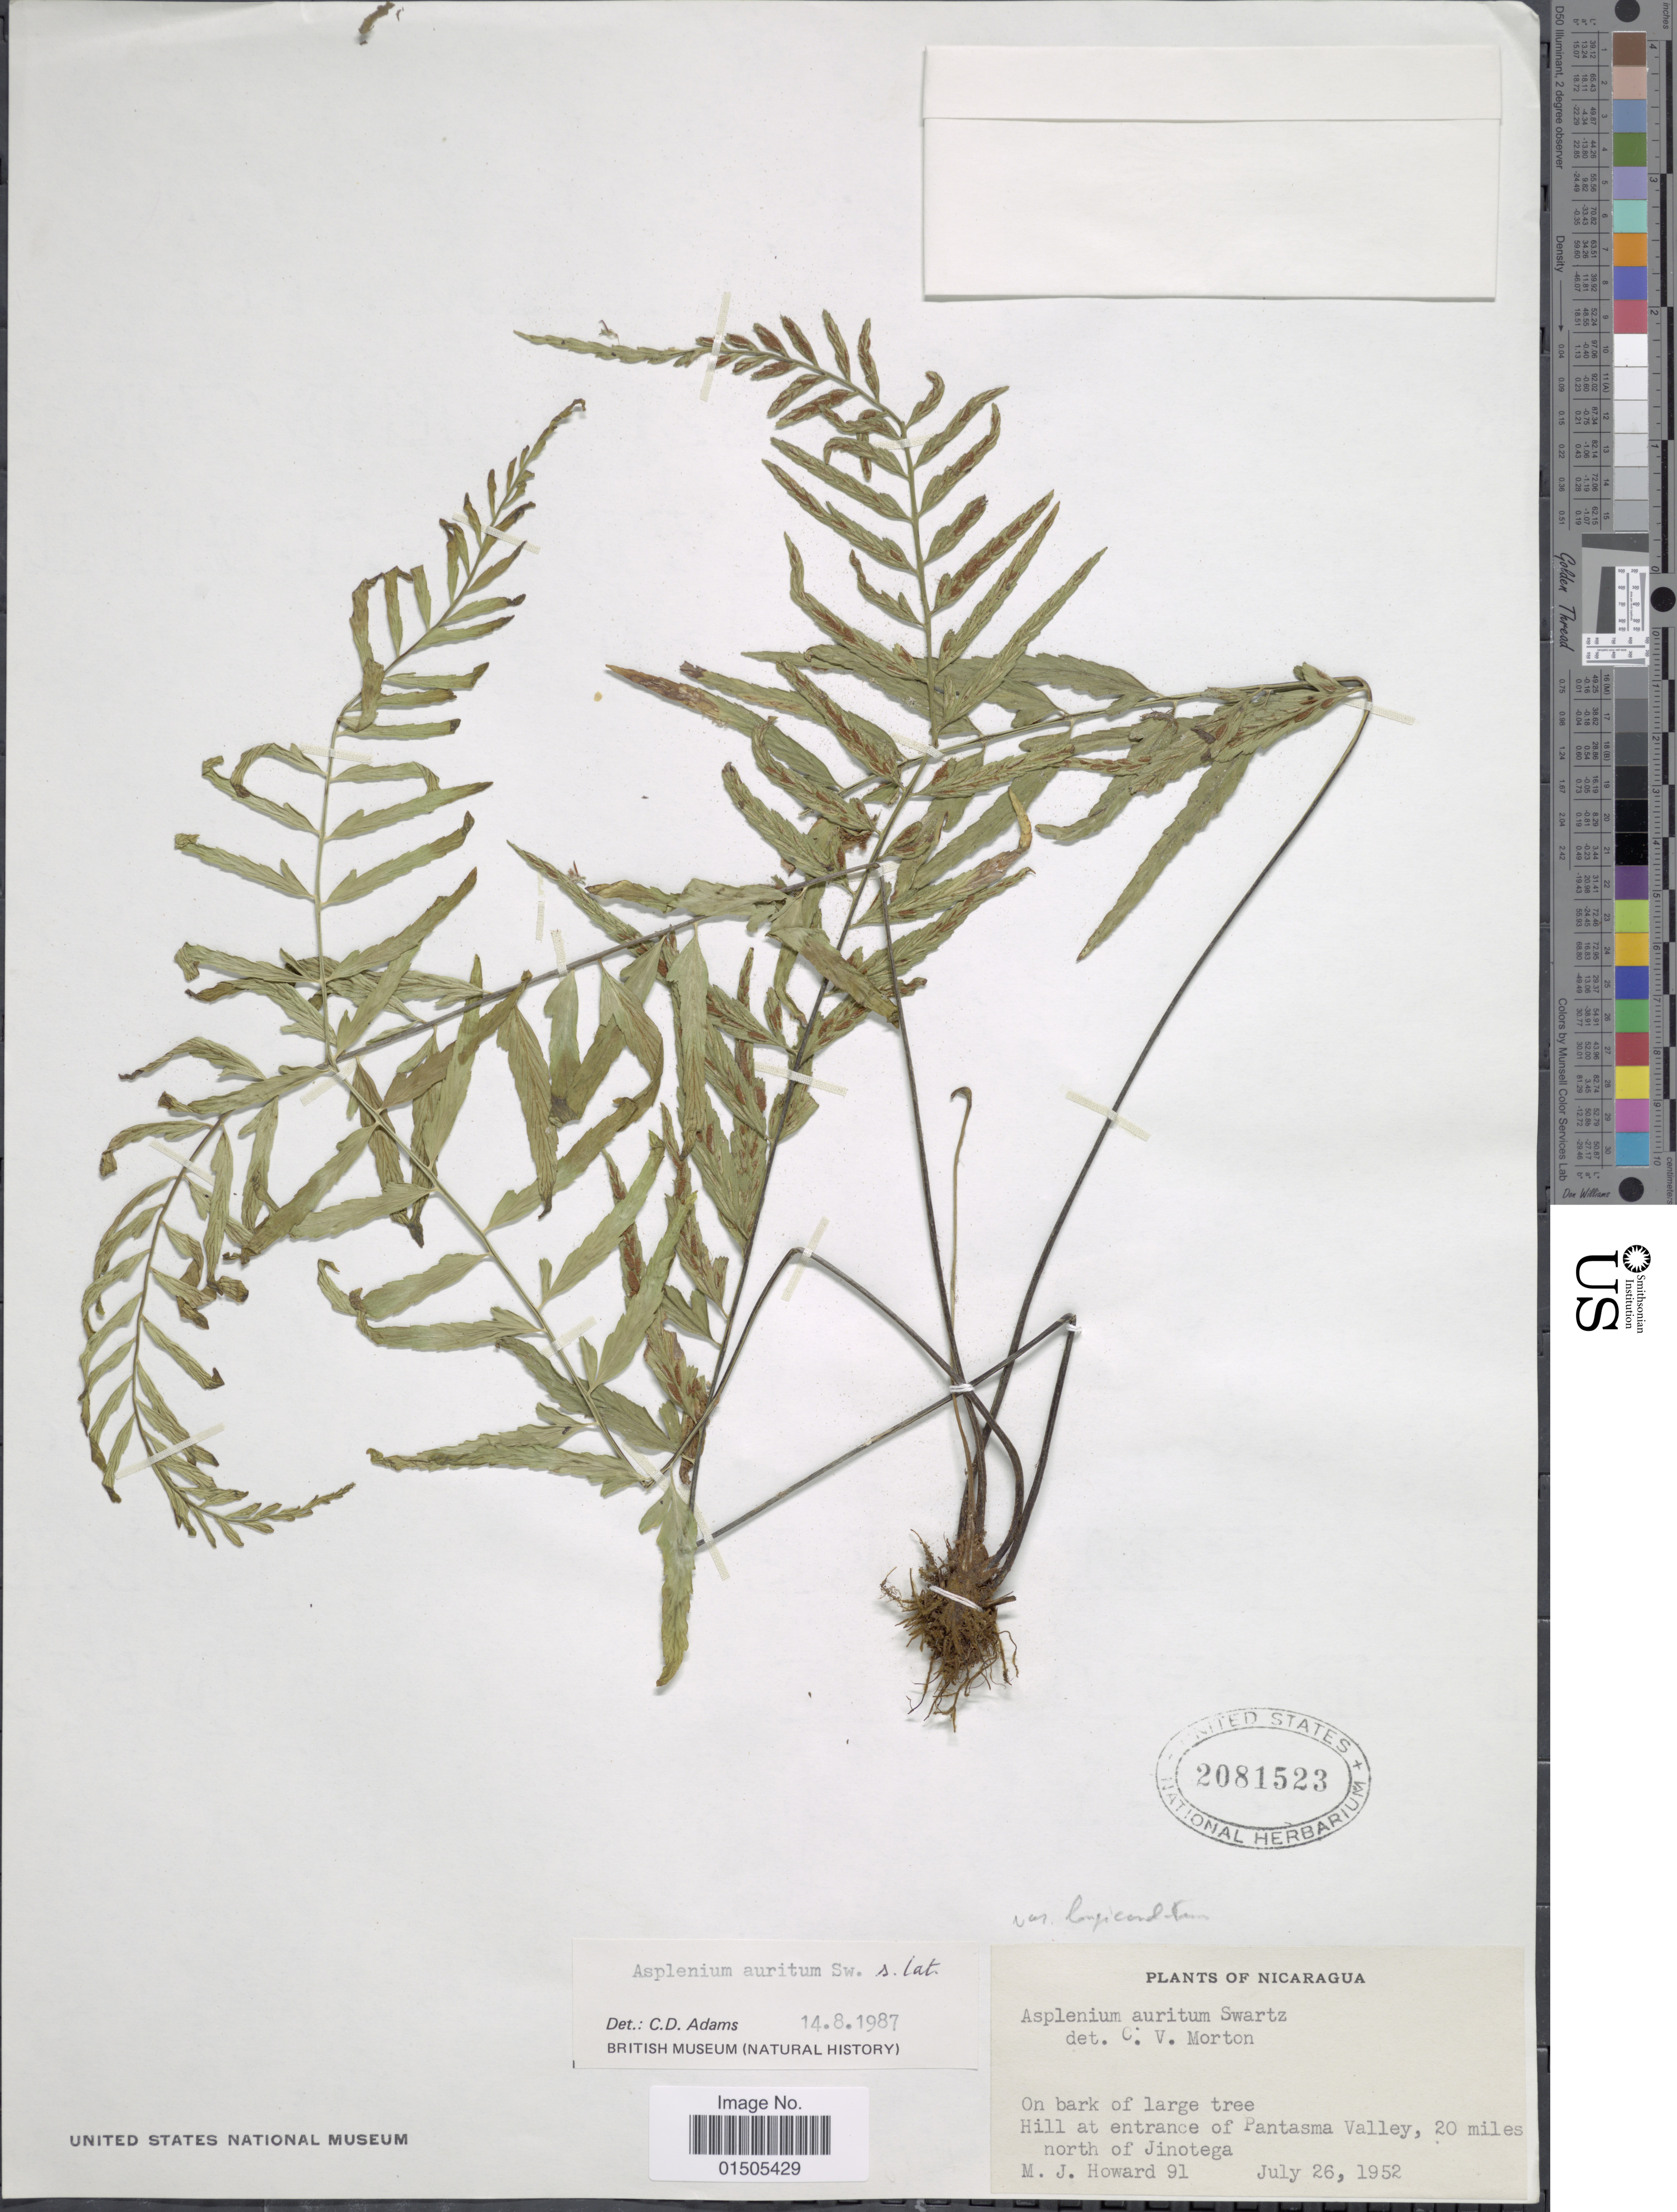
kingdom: Plantae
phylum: Tracheophyta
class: Polypodiopsida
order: Polypodiales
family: Aspleniaceae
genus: Asplenium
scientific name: Asplenium auritum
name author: Sw.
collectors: M. Howard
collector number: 91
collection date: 1952-07-26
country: Nicaragua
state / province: Jinotega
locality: Hill at entrance of Pantasma Valley, 20 miles north of Jinotega.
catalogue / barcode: US 2081523